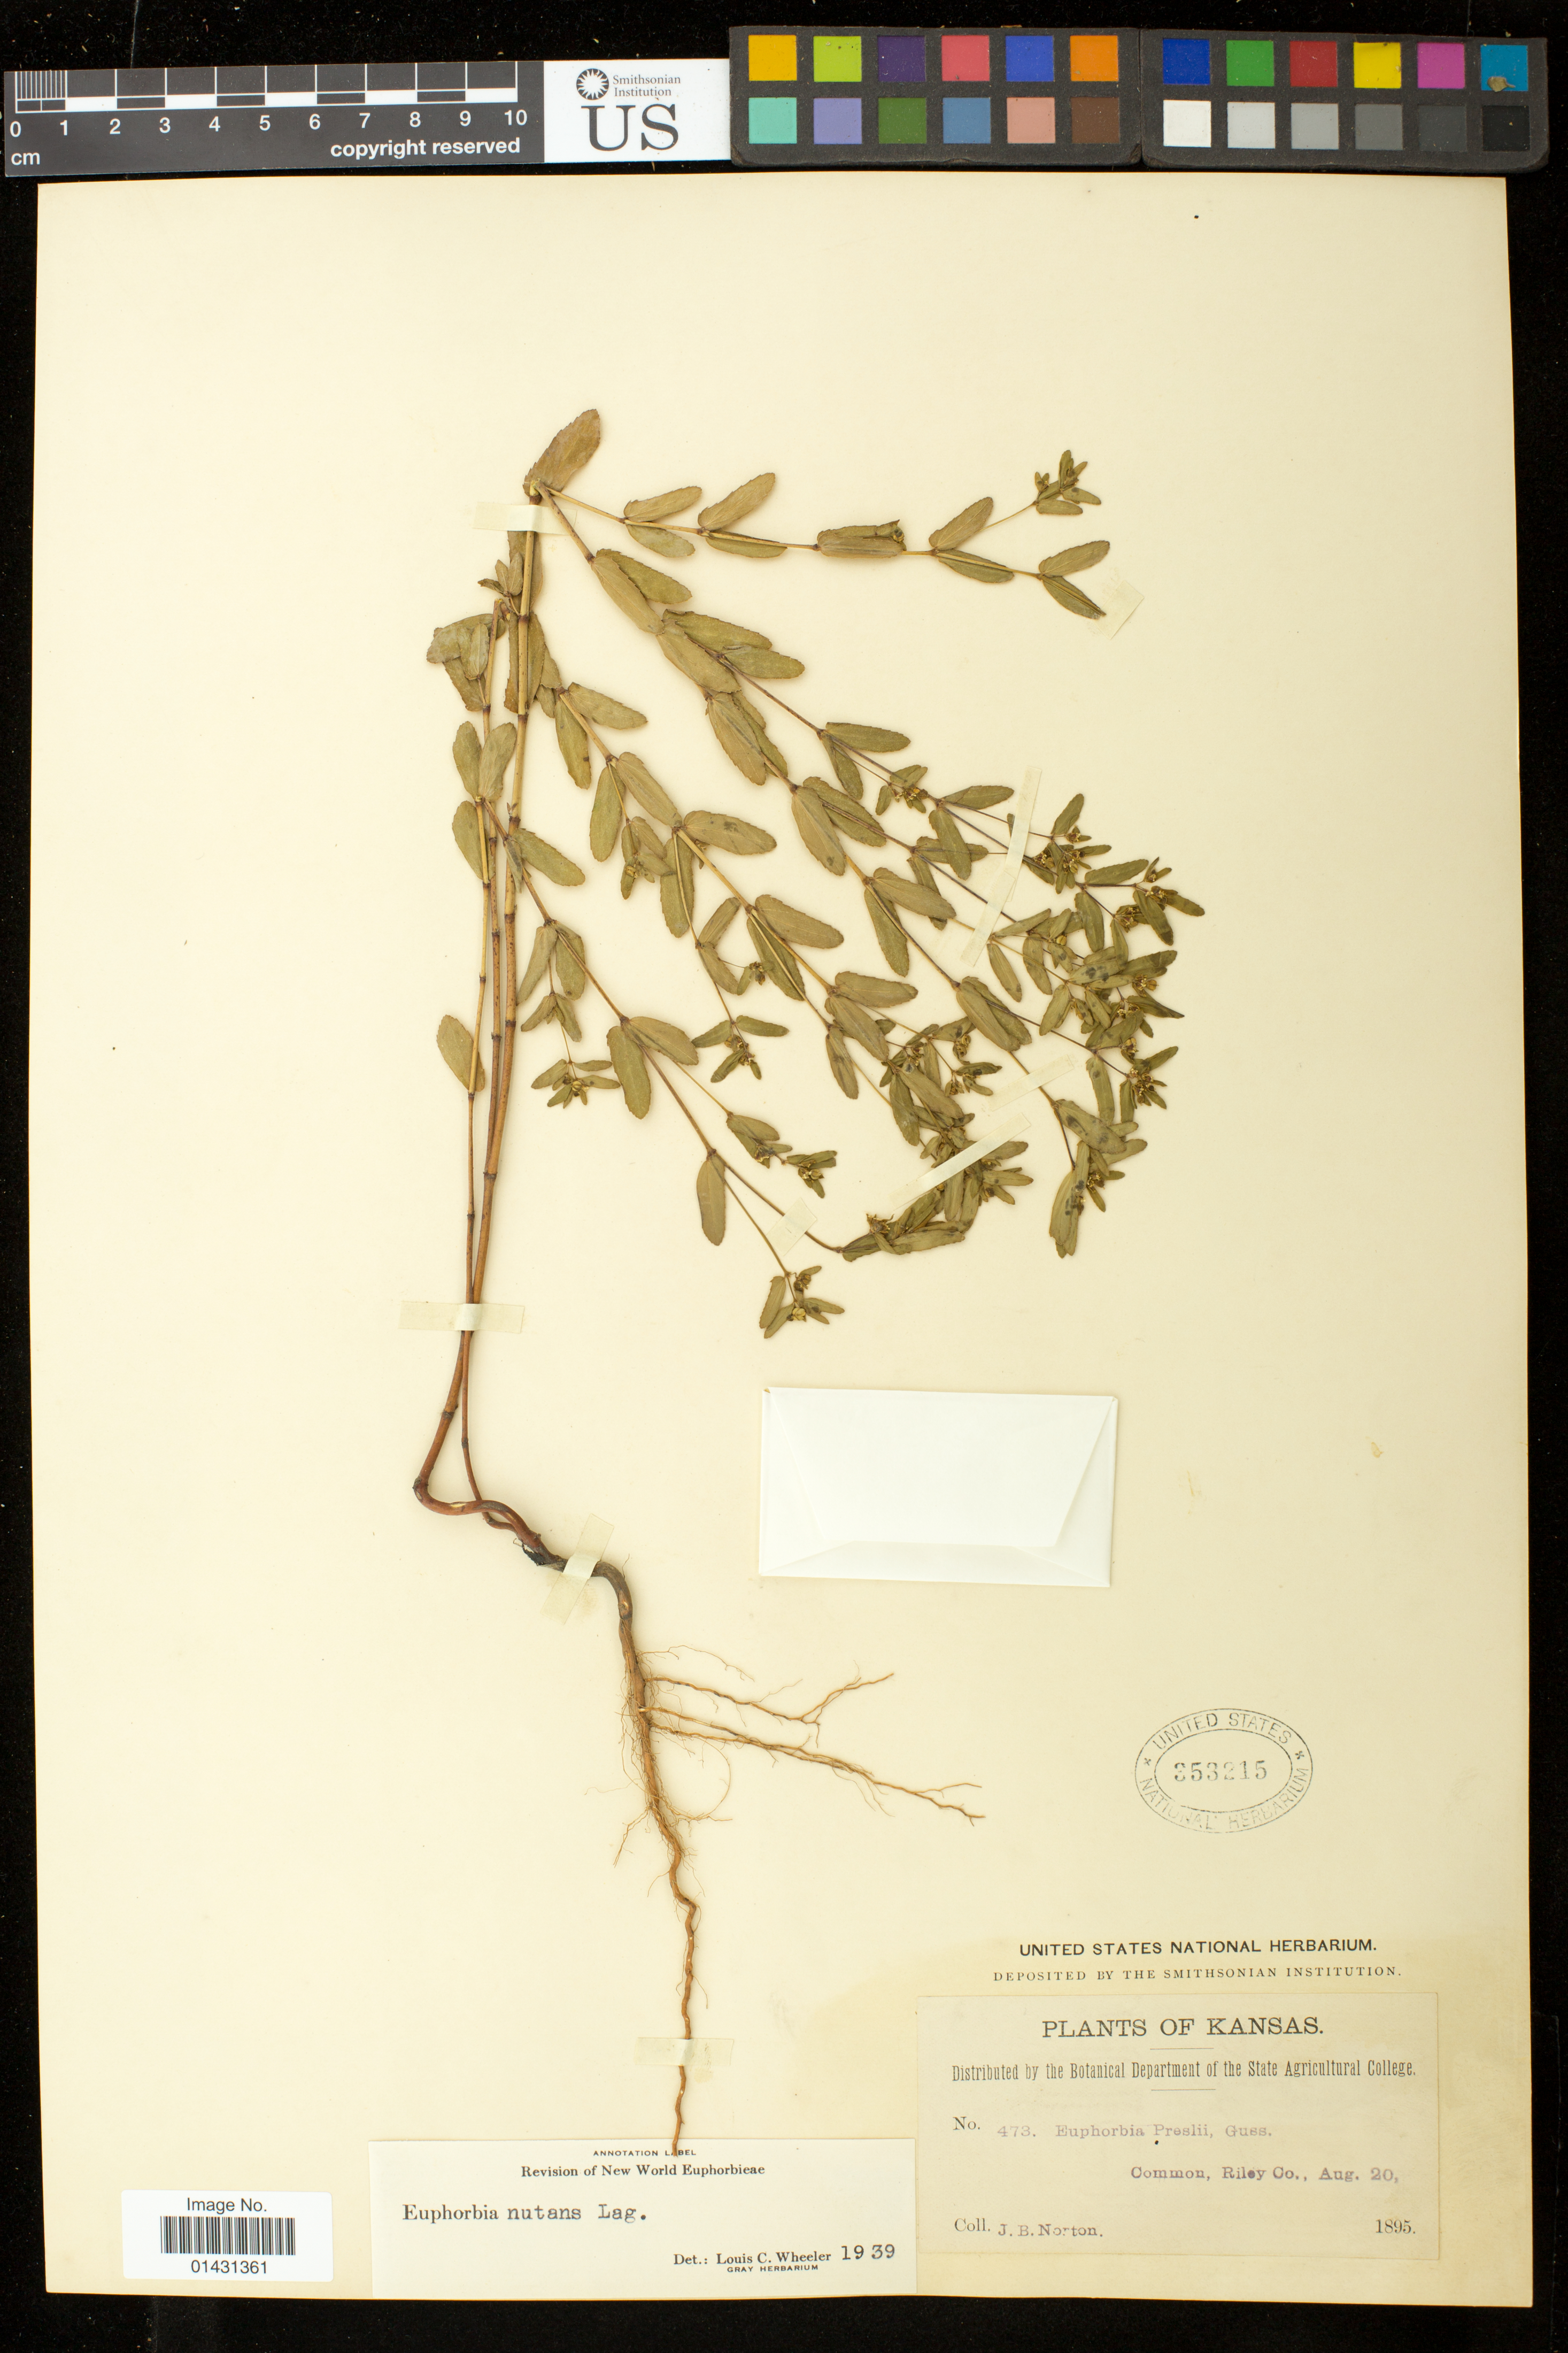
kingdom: Plantae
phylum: Tracheophyta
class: Magnoliopsida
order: Malpighiales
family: Euphorbiaceae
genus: Euphorbia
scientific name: Euphorbia maculata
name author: L.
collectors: J. B. Norton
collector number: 473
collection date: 1895-08-20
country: United States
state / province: Kansas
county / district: Riley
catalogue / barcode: US 353215